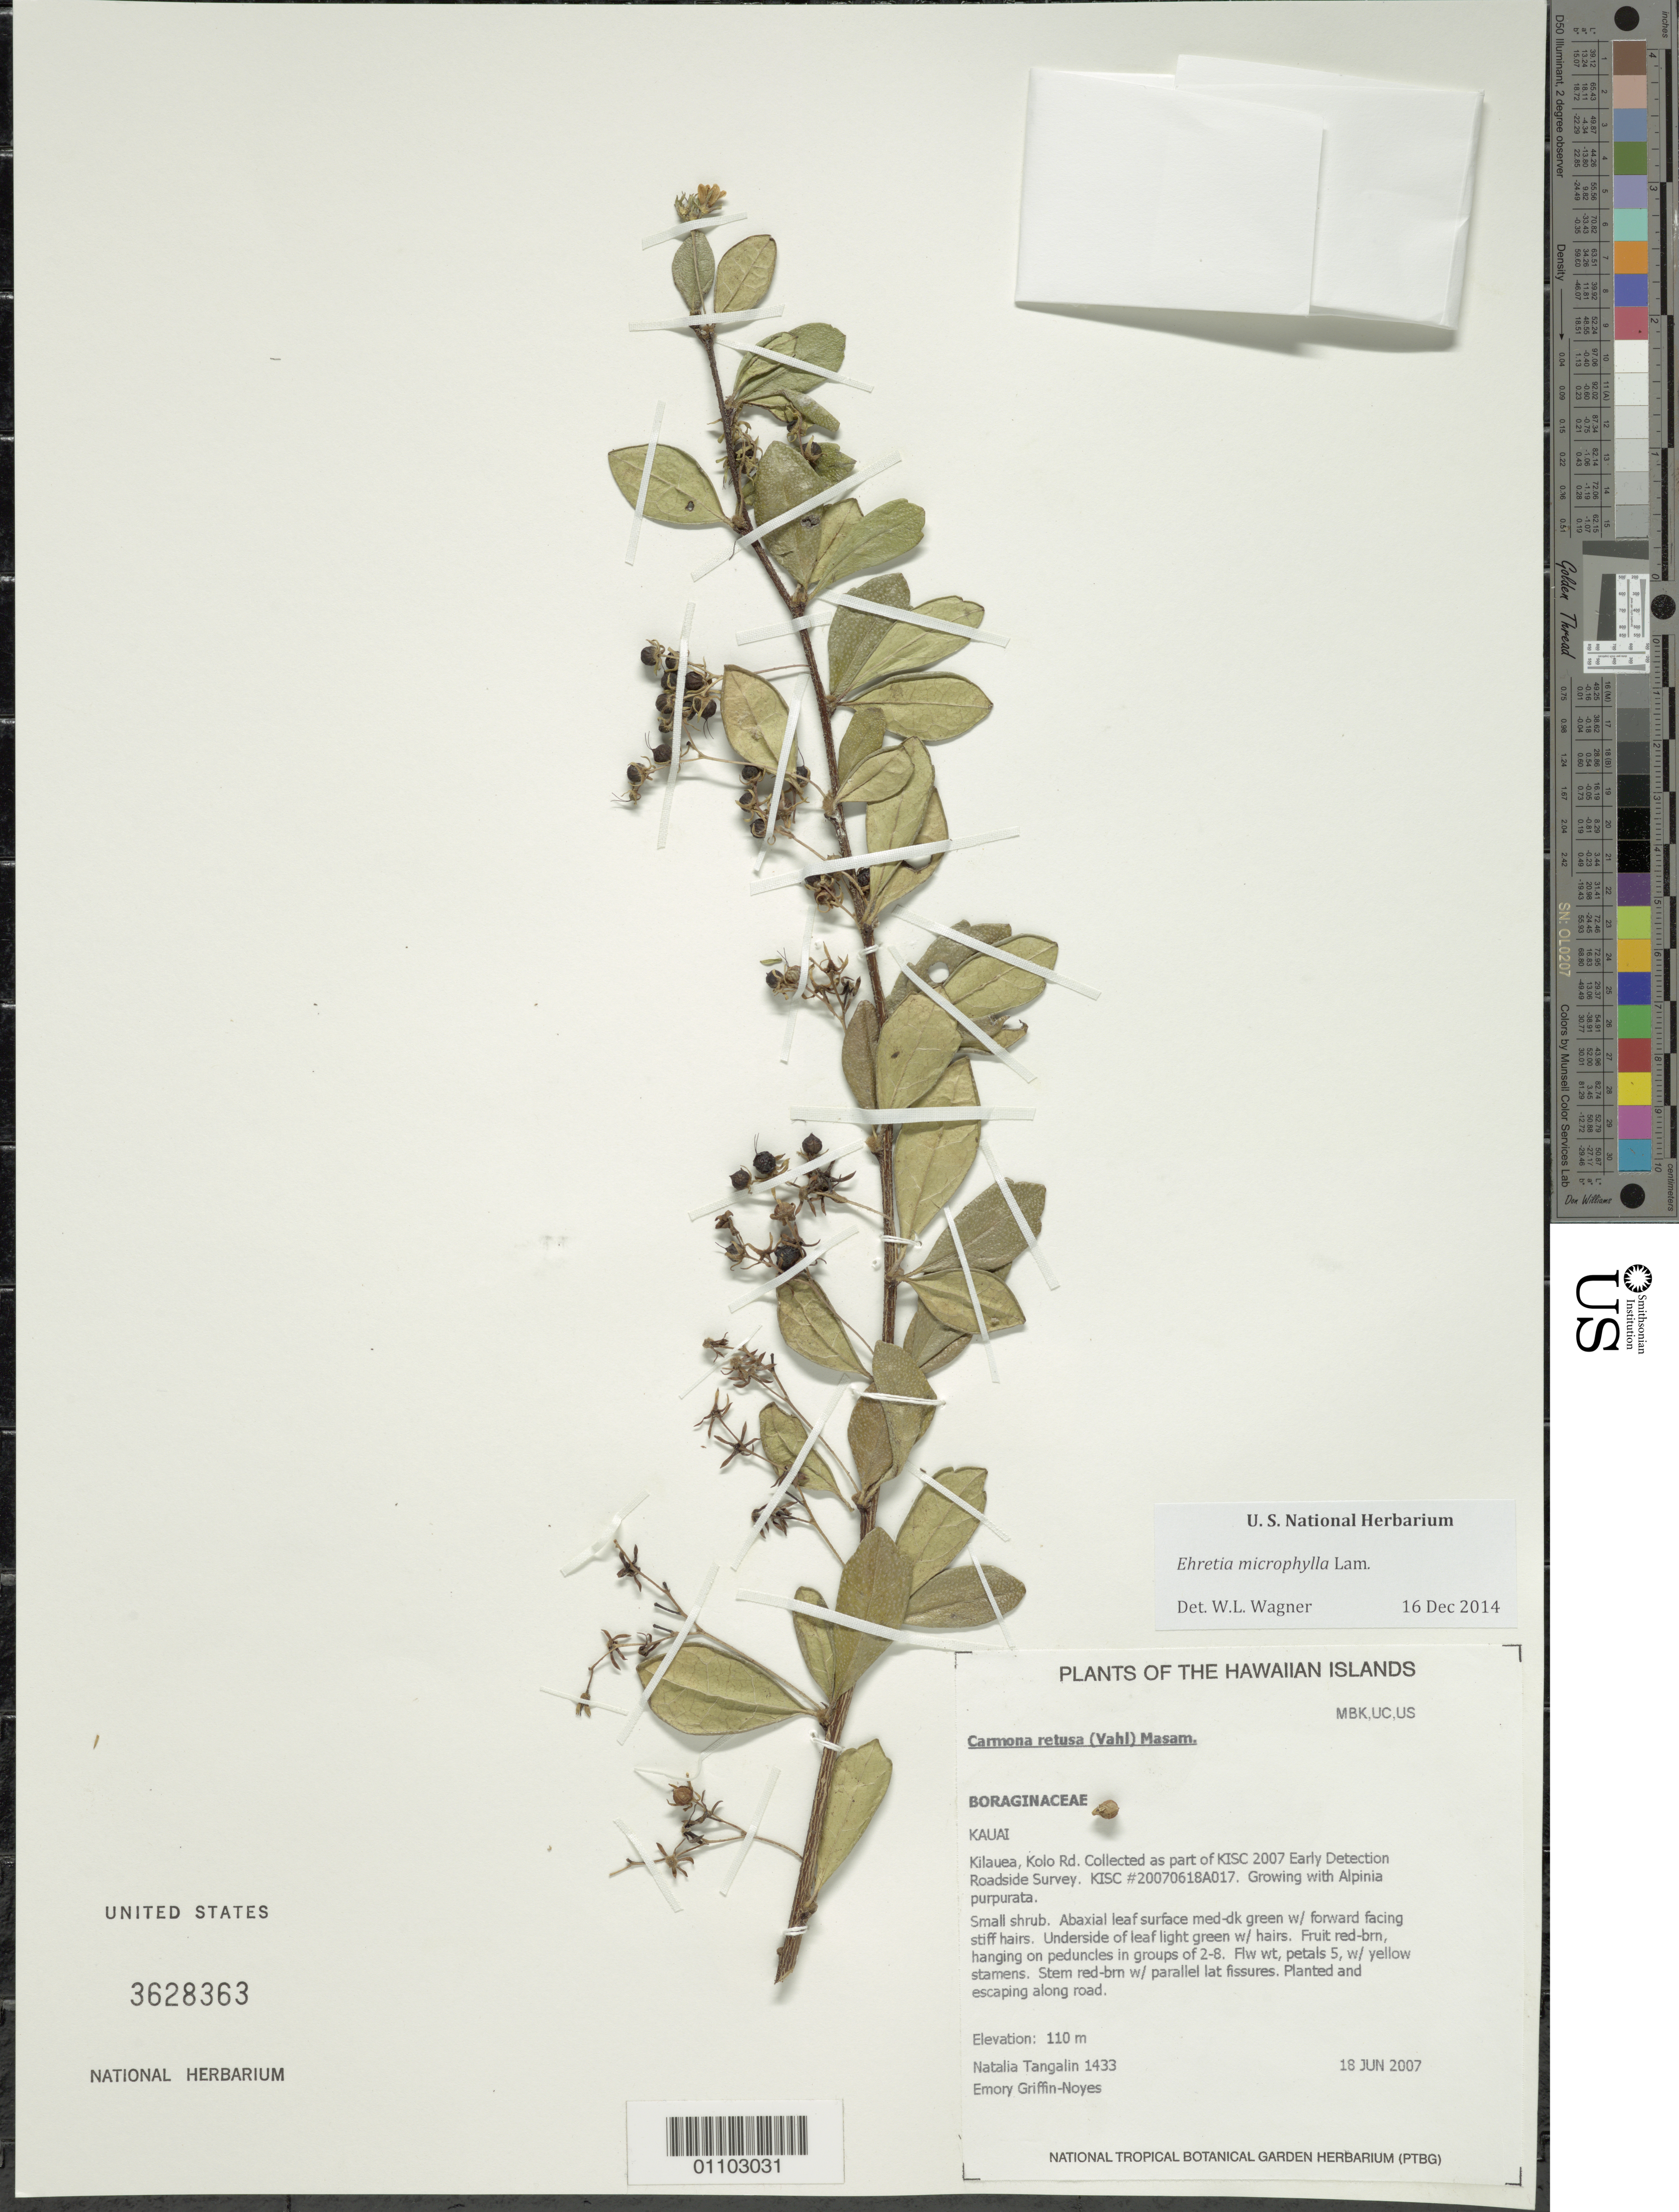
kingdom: Plantae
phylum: Tracheophyta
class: Magnoliopsida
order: Boraginales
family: Ehretiaceae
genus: Ehretia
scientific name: Ehretia microphylla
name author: Lam.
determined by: Wagner, W. L., (BOT), Smithsonian Institution - National Museum of Natural History (UNITED STATES)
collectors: N. Tangalin & E. Griffin-Noyes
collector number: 1433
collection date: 2007-06-18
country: United States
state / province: Hawaii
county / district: Kaui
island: Kaua'i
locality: Kilauea, Kolo Rd.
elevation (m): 110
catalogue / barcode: US 3628363